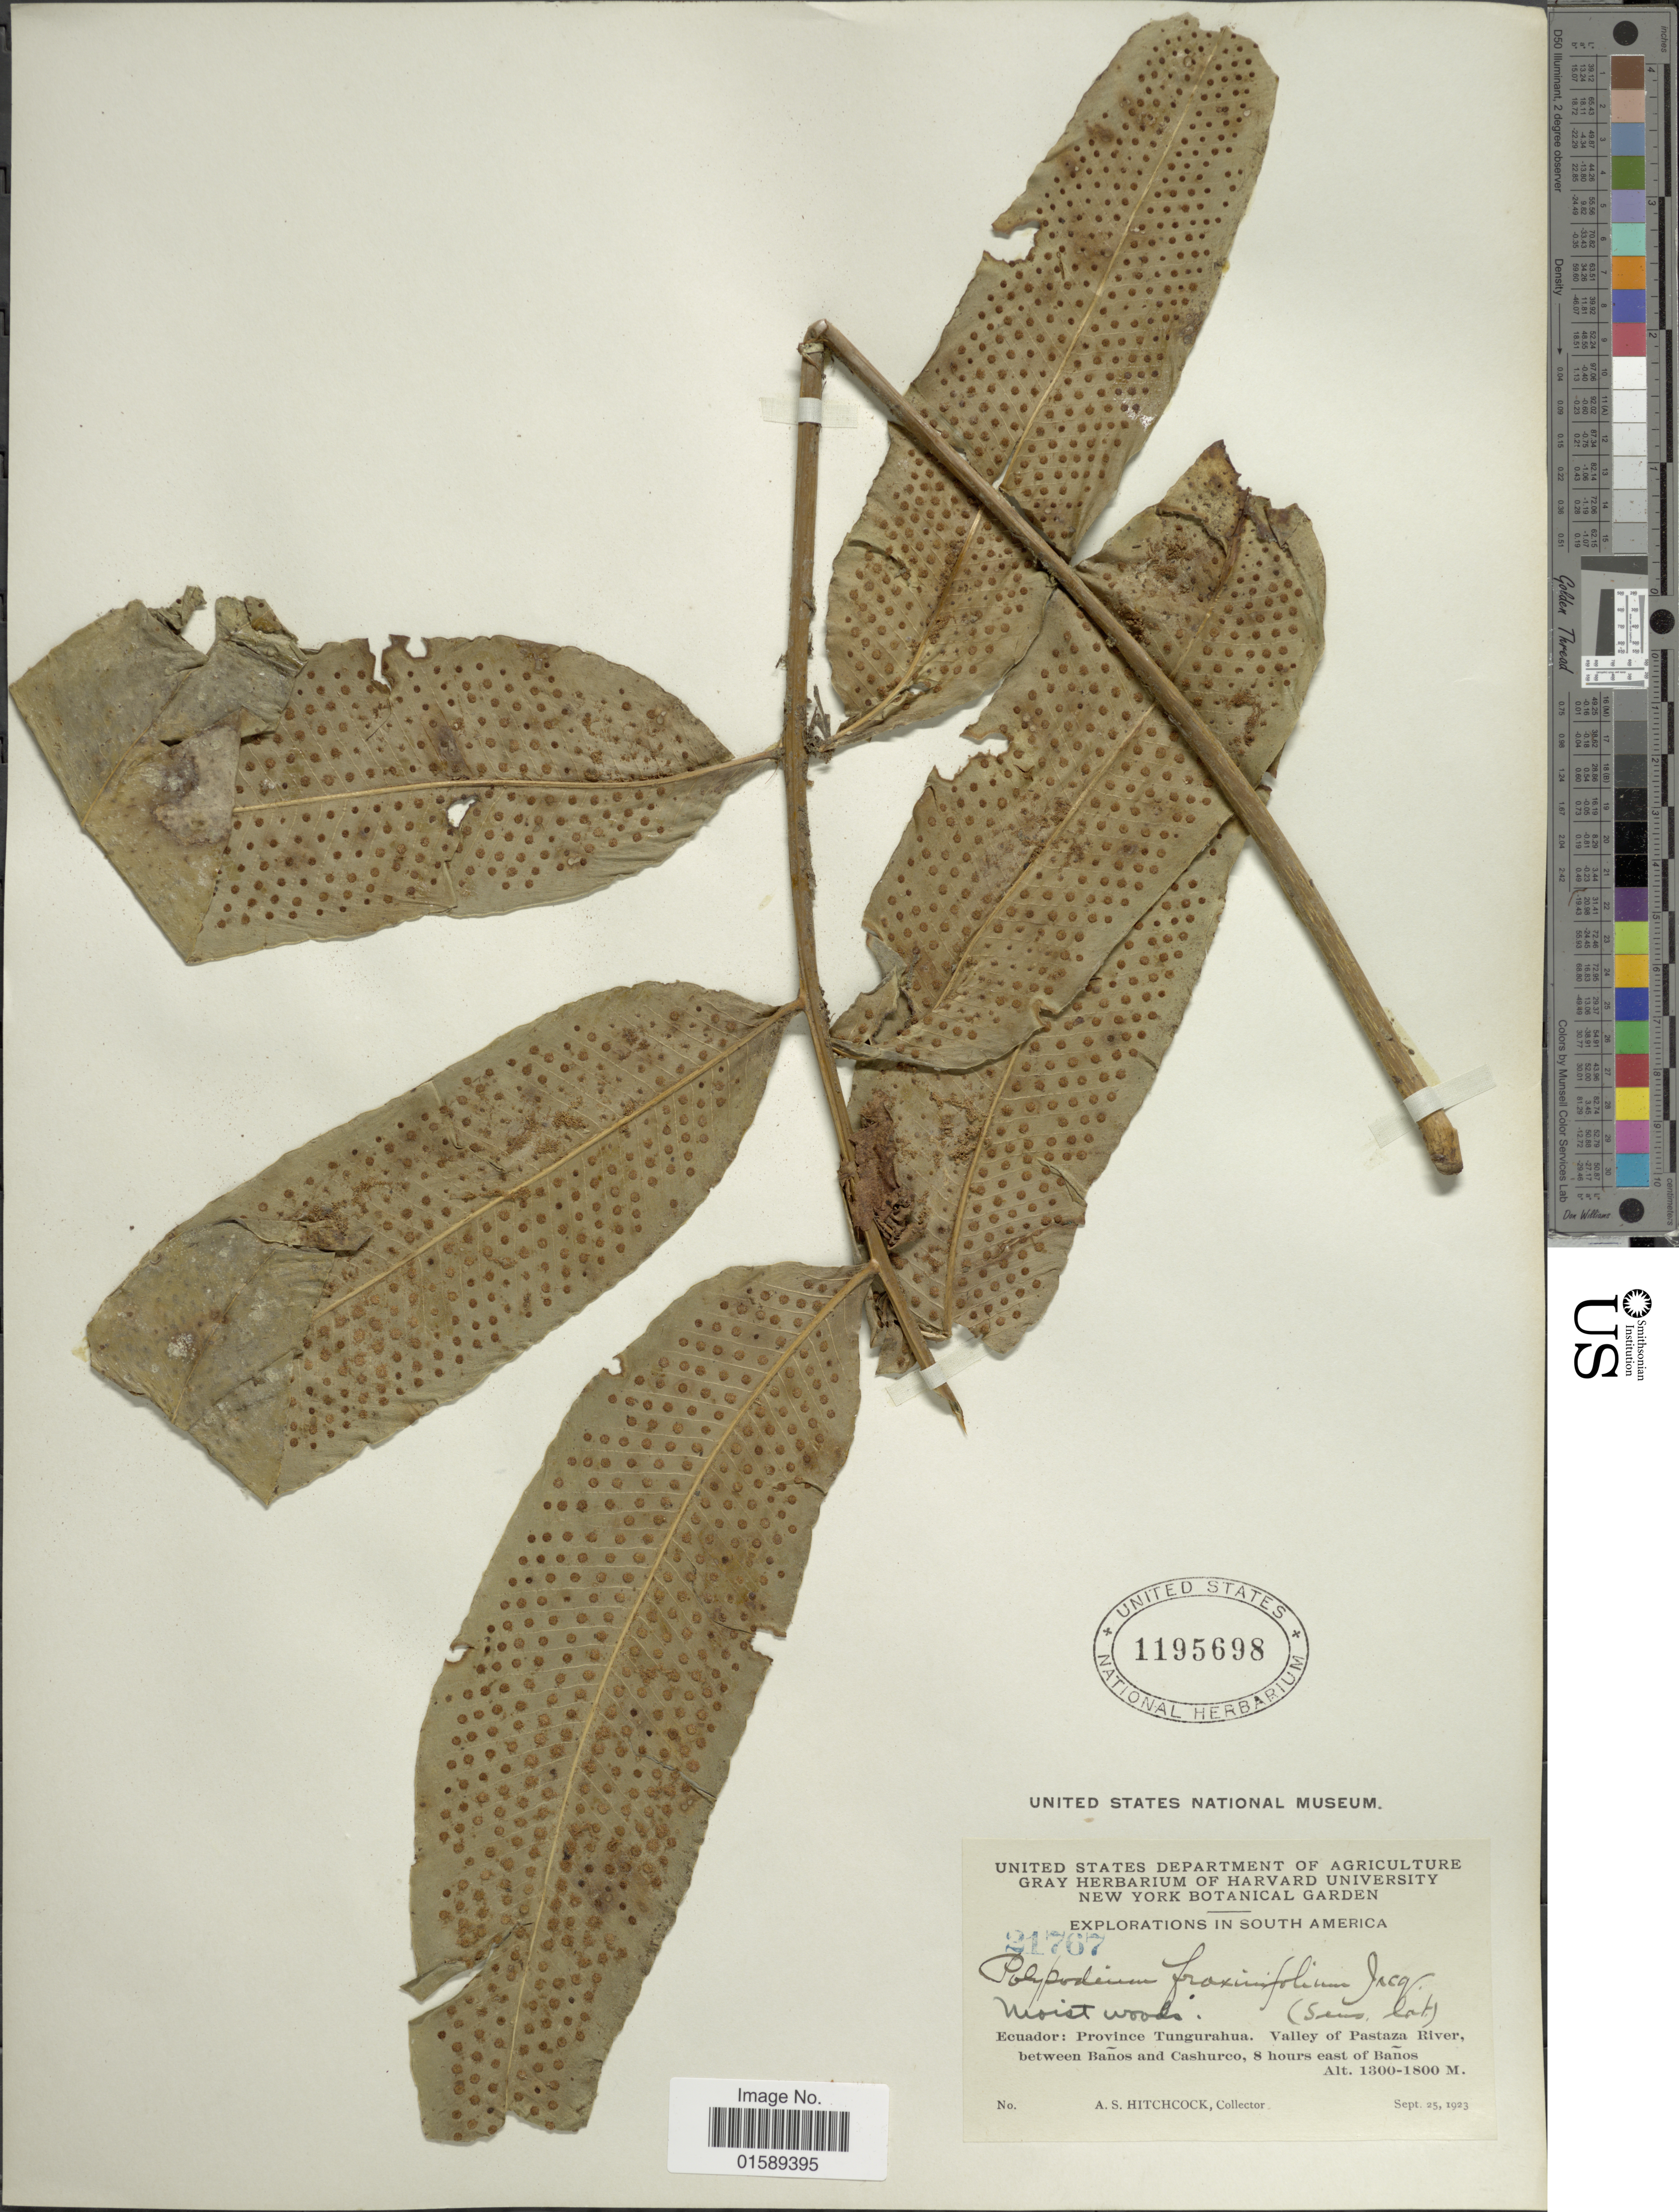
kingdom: Plantae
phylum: Tracheophyta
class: Polypodiopsida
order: Polypodiales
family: Polypodiaceae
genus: Aglaomorpha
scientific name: Aglaomorpha heraclea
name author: (Kunze) Copel.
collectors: A. S. Hitchcock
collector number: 21767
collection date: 1923-09-25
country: Ecuador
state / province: Tungurahua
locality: South America. Ecuador: Province Tungurahua, Valley of Pastaza River between Banos and cashurco, 8 hours east of Banos.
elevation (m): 1300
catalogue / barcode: US 1195698